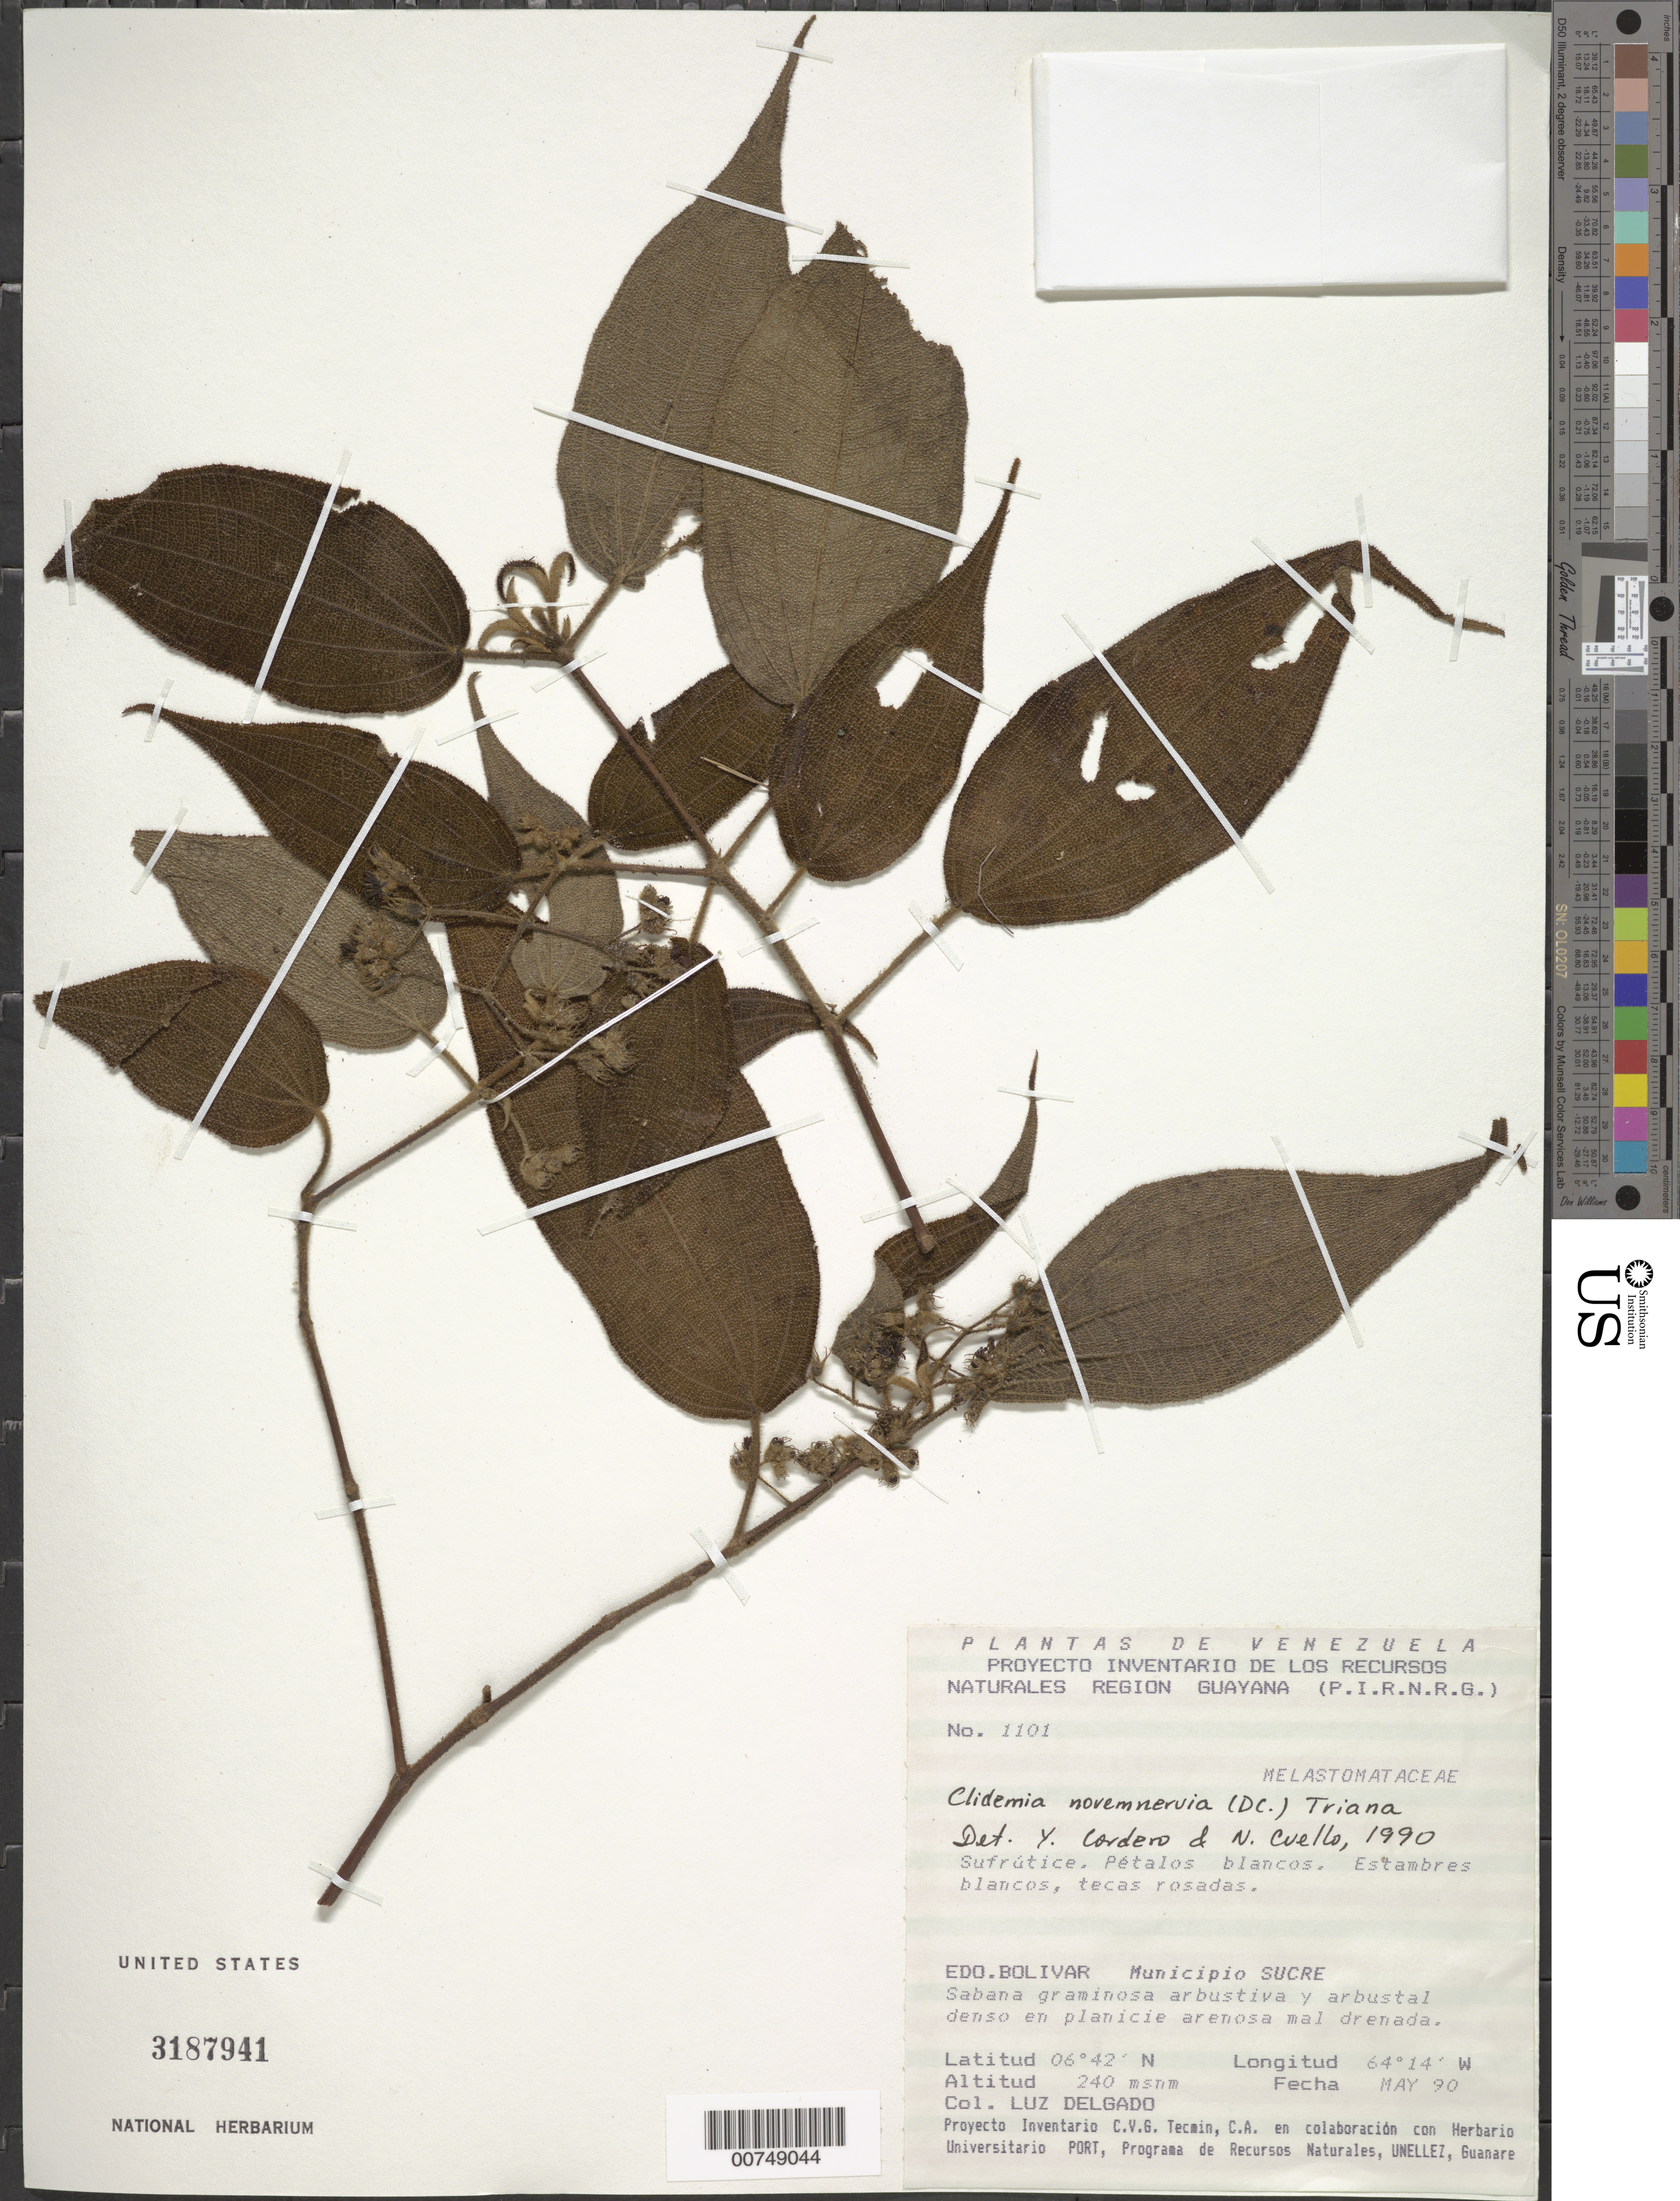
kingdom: Plantae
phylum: Tracheophyta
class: Magnoliopsida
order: Myrtales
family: Melastomataceae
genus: Clidemia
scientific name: Clidemia novemnervia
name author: (DC.) Triana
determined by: Cordero, P. A.; Cuello, Nidia L.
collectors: L. Delgado V.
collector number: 1101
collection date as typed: May-90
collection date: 1990-05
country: Venezuela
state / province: Bolívar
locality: Mun. Sucre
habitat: Sabana graminosa arbustva y arbustal denso en planicie arenosa mal drenada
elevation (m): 240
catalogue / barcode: US 3187941